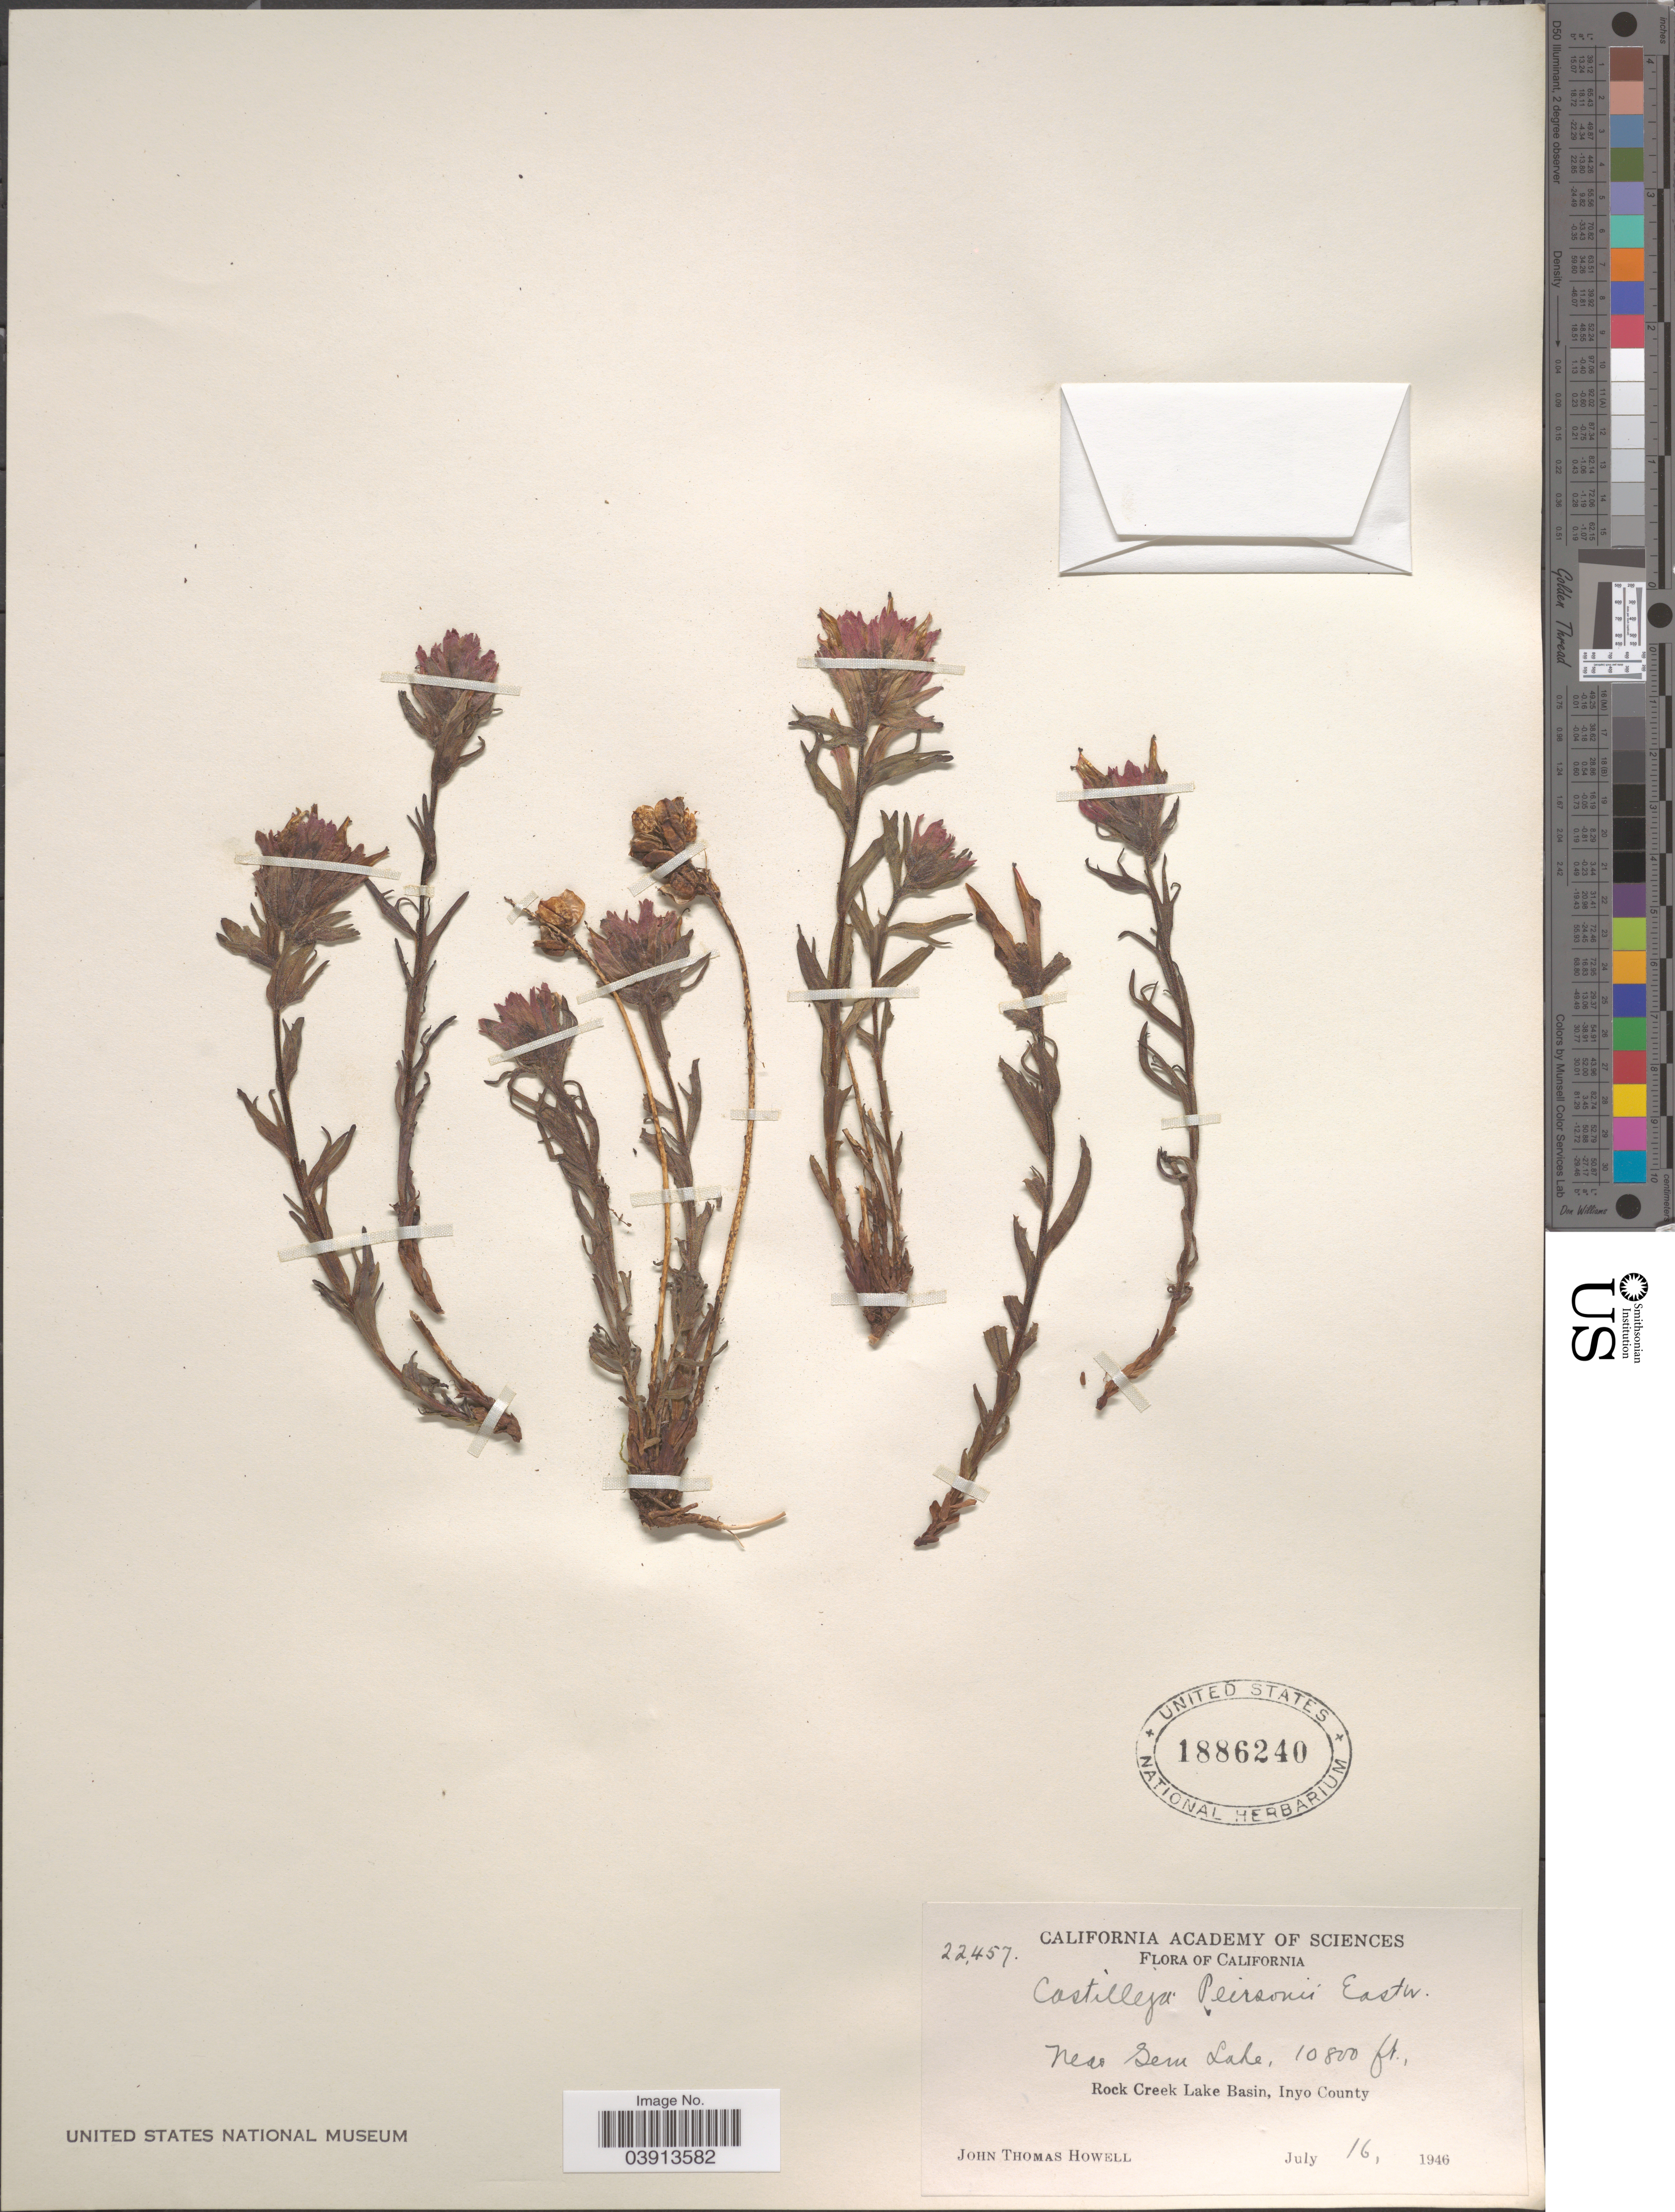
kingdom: Plantae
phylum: Tracheophyta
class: Magnoliopsida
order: Lamiales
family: Orobanchaceae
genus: Castilleja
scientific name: Castilleja peirsonii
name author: Eastw.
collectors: J. T. Howell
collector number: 22457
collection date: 1946-07-16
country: United States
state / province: California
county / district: Inyo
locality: Near Sem Lake. Rock Creek Lake Basin, Inyo County.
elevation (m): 3292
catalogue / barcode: US 1886240